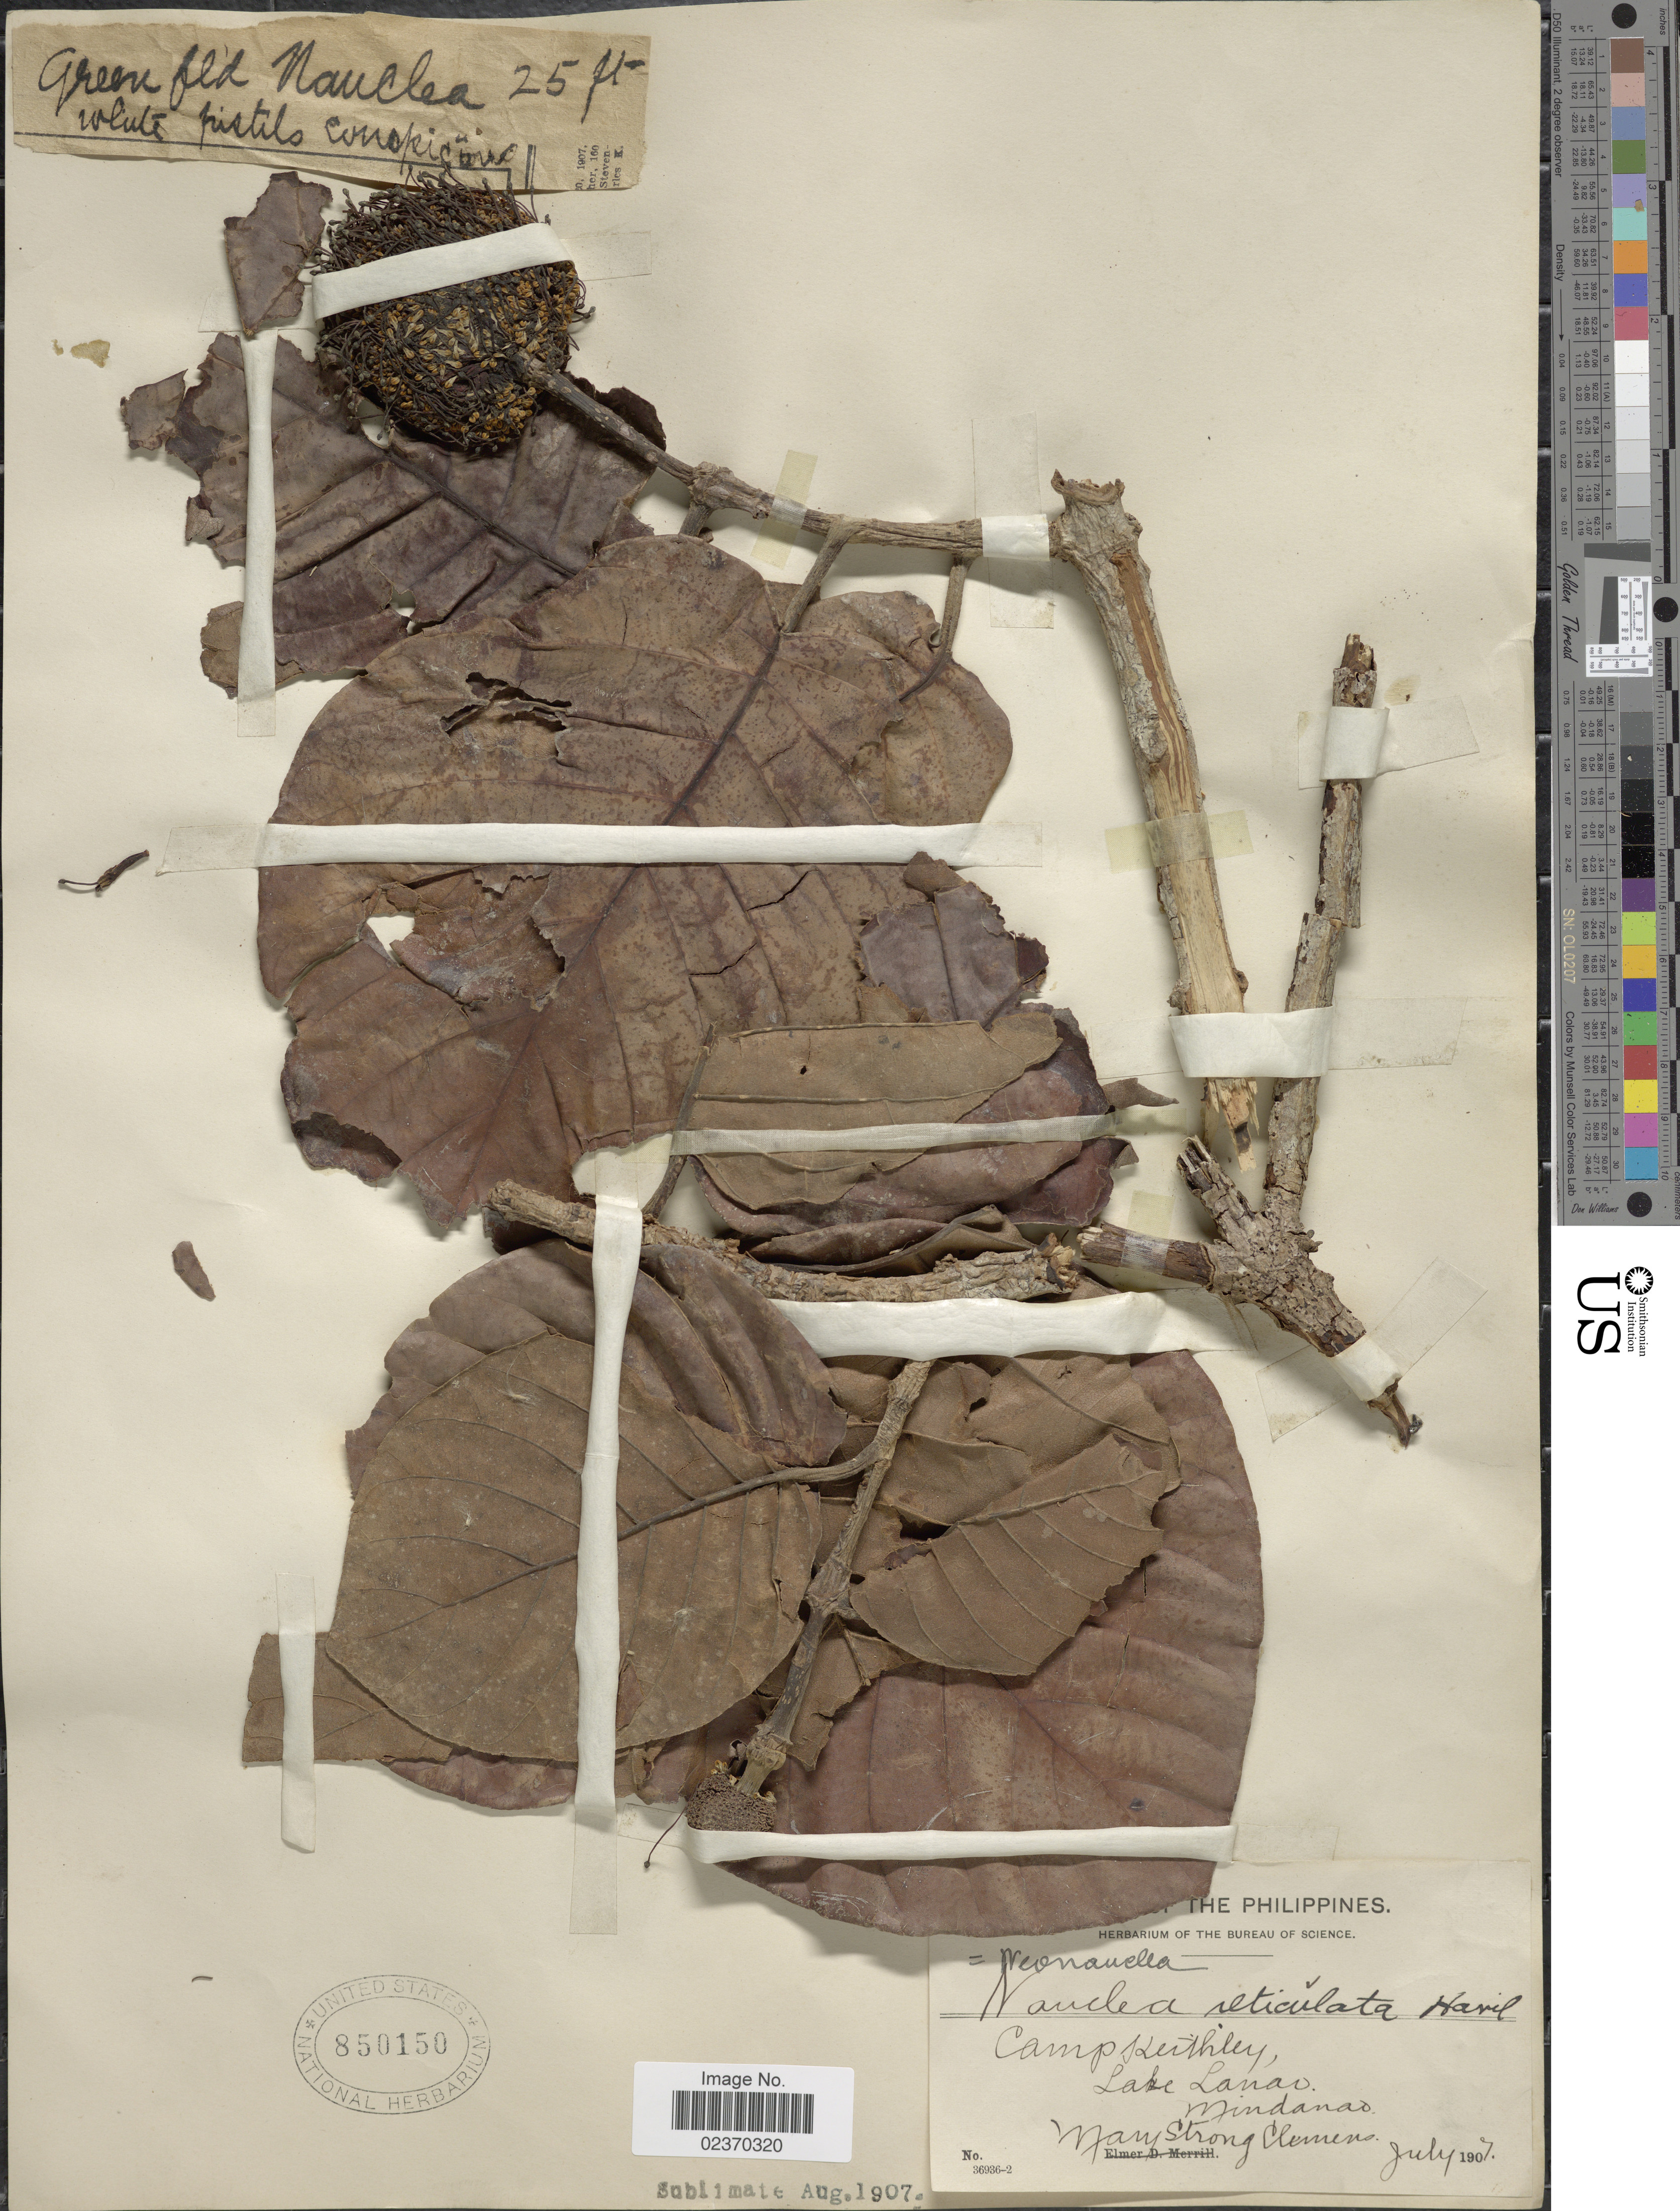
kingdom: Plantae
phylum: Tracheophyta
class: Magnoliopsida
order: Gentianales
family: Rubiaceae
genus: Neonauclea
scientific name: Neonauclea reticulata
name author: (Havil.) Merr.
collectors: M. S. Clemens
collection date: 1907-07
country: Philippines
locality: Camp Keithley, Lake Lanao, Mindanao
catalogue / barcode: US 850150